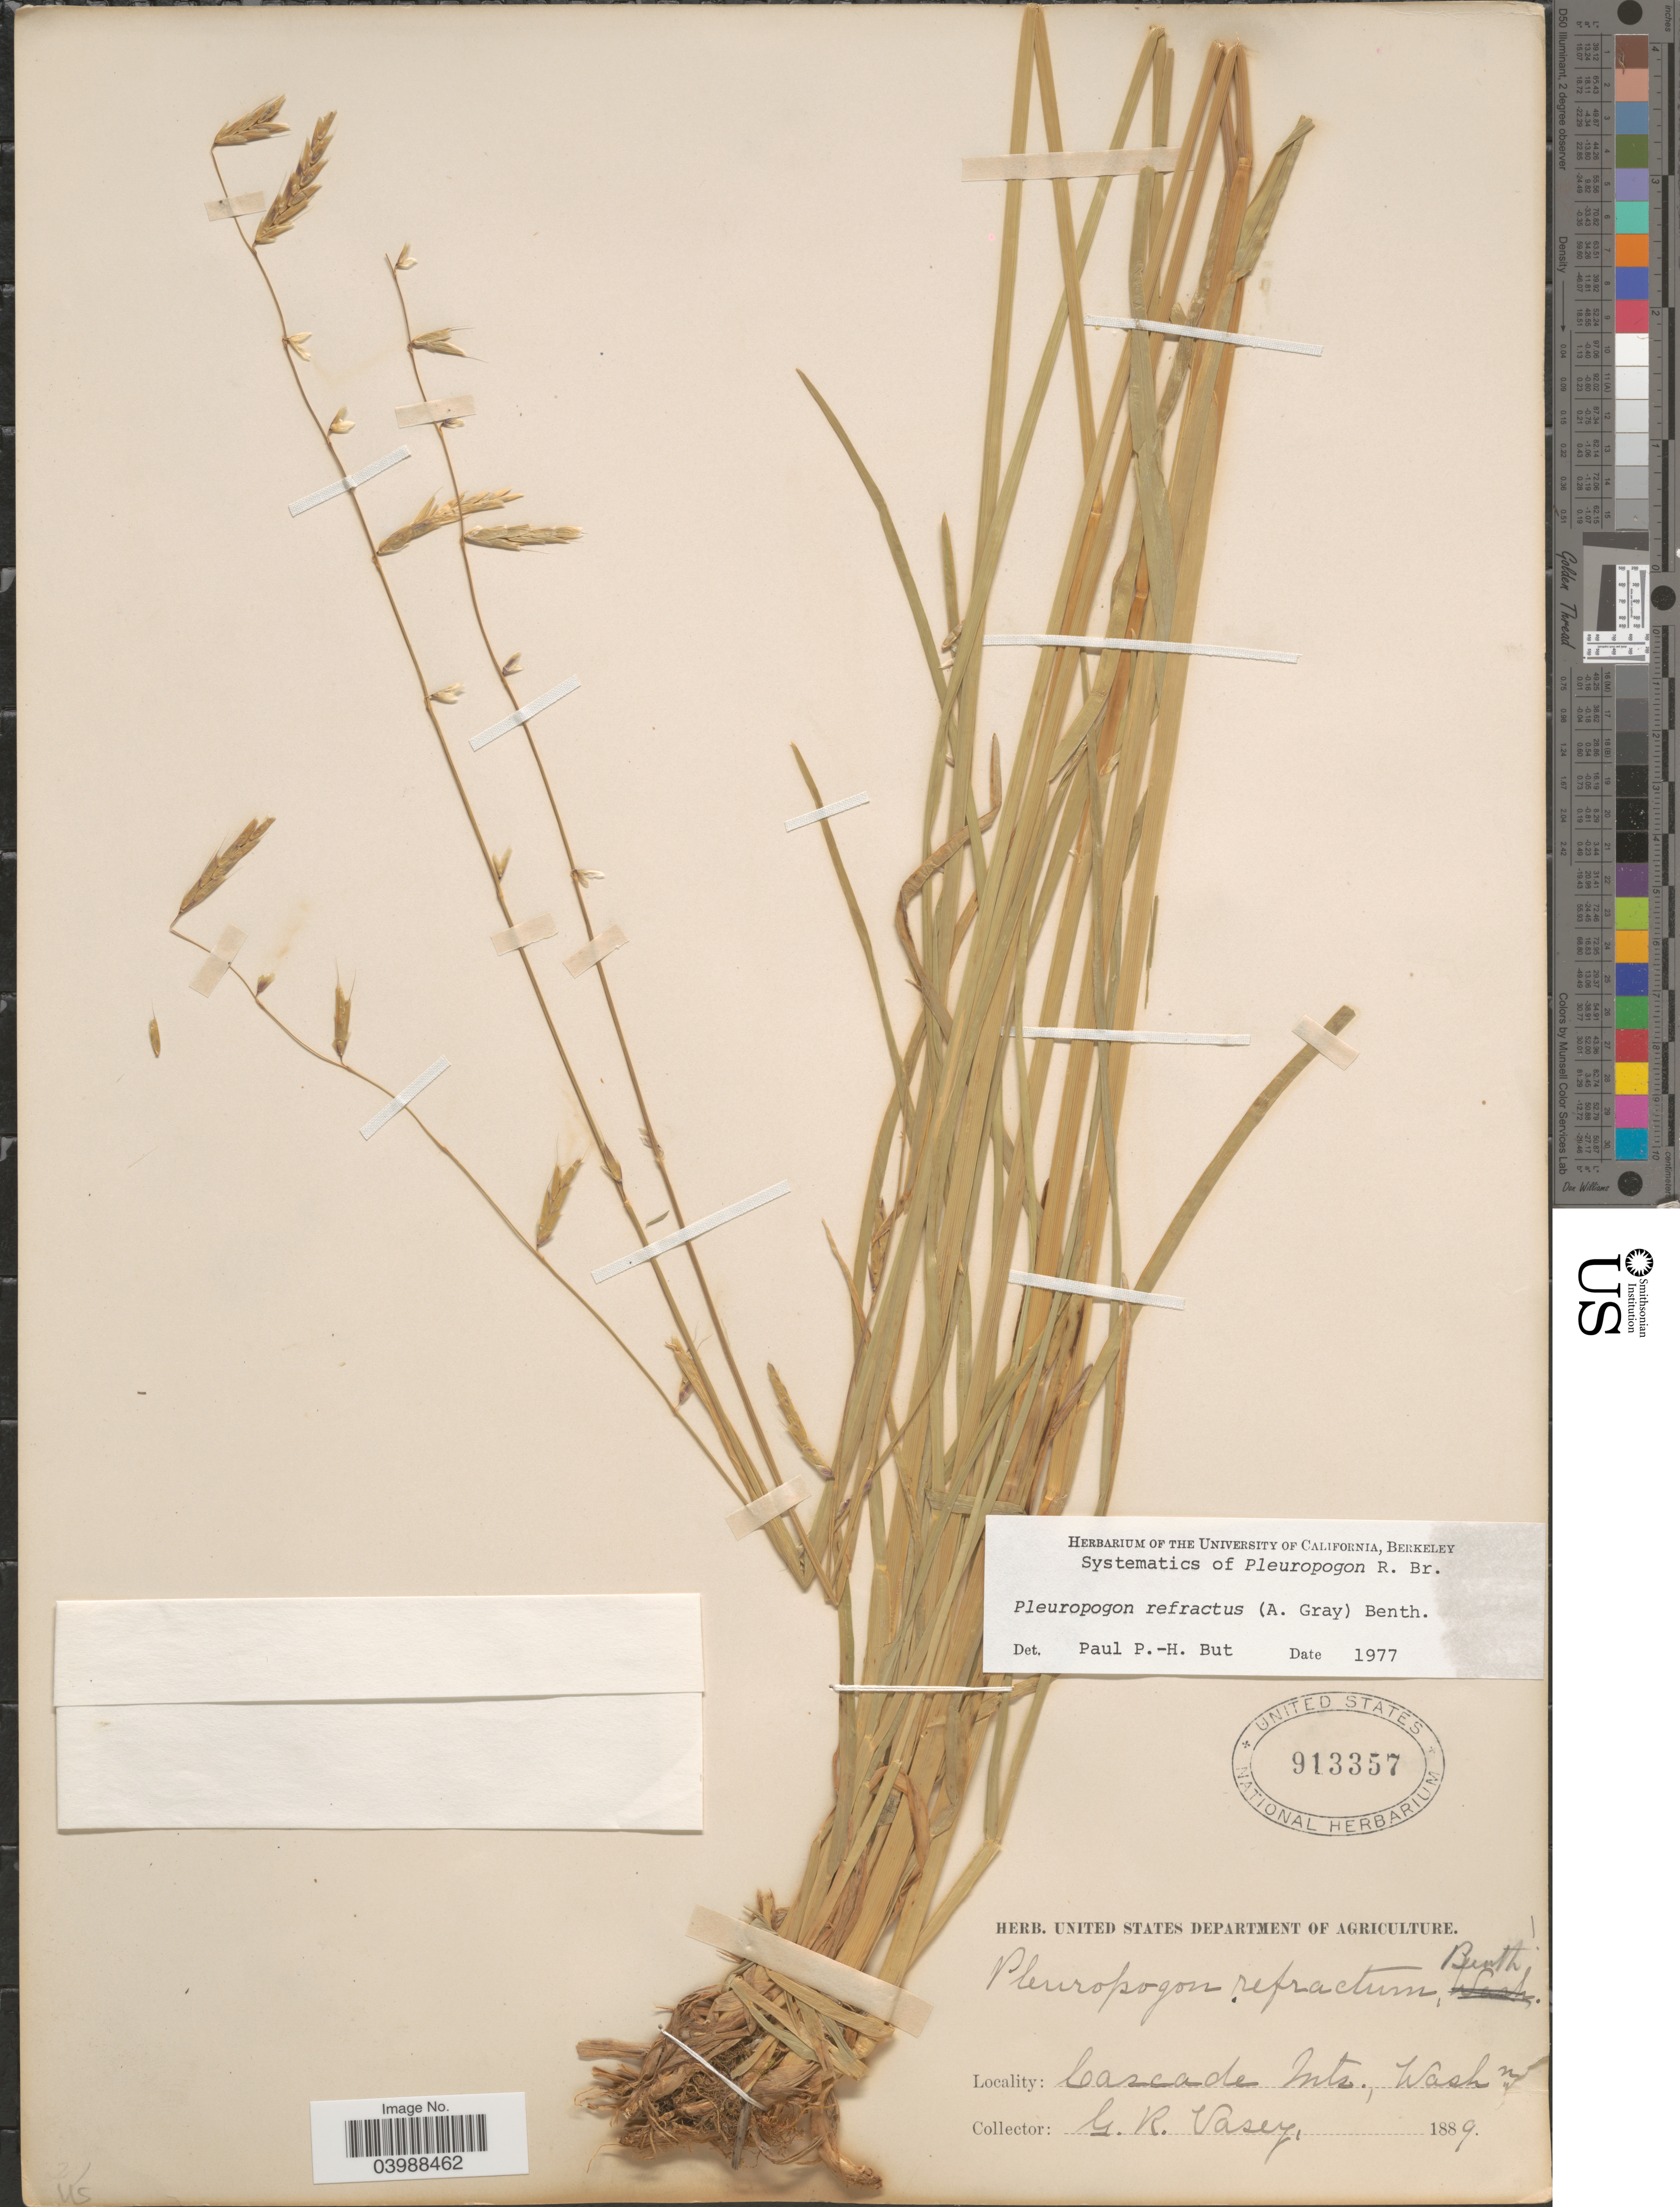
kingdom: Plantae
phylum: Tracheophyta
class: Liliopsida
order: Poales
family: Poaceae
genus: Pleuropogon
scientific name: Pleuropogon refractus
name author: (A. Gray) Benth.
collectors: G. R. Vasey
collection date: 1889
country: United States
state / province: Washington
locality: Cascade Mts.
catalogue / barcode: US 913357